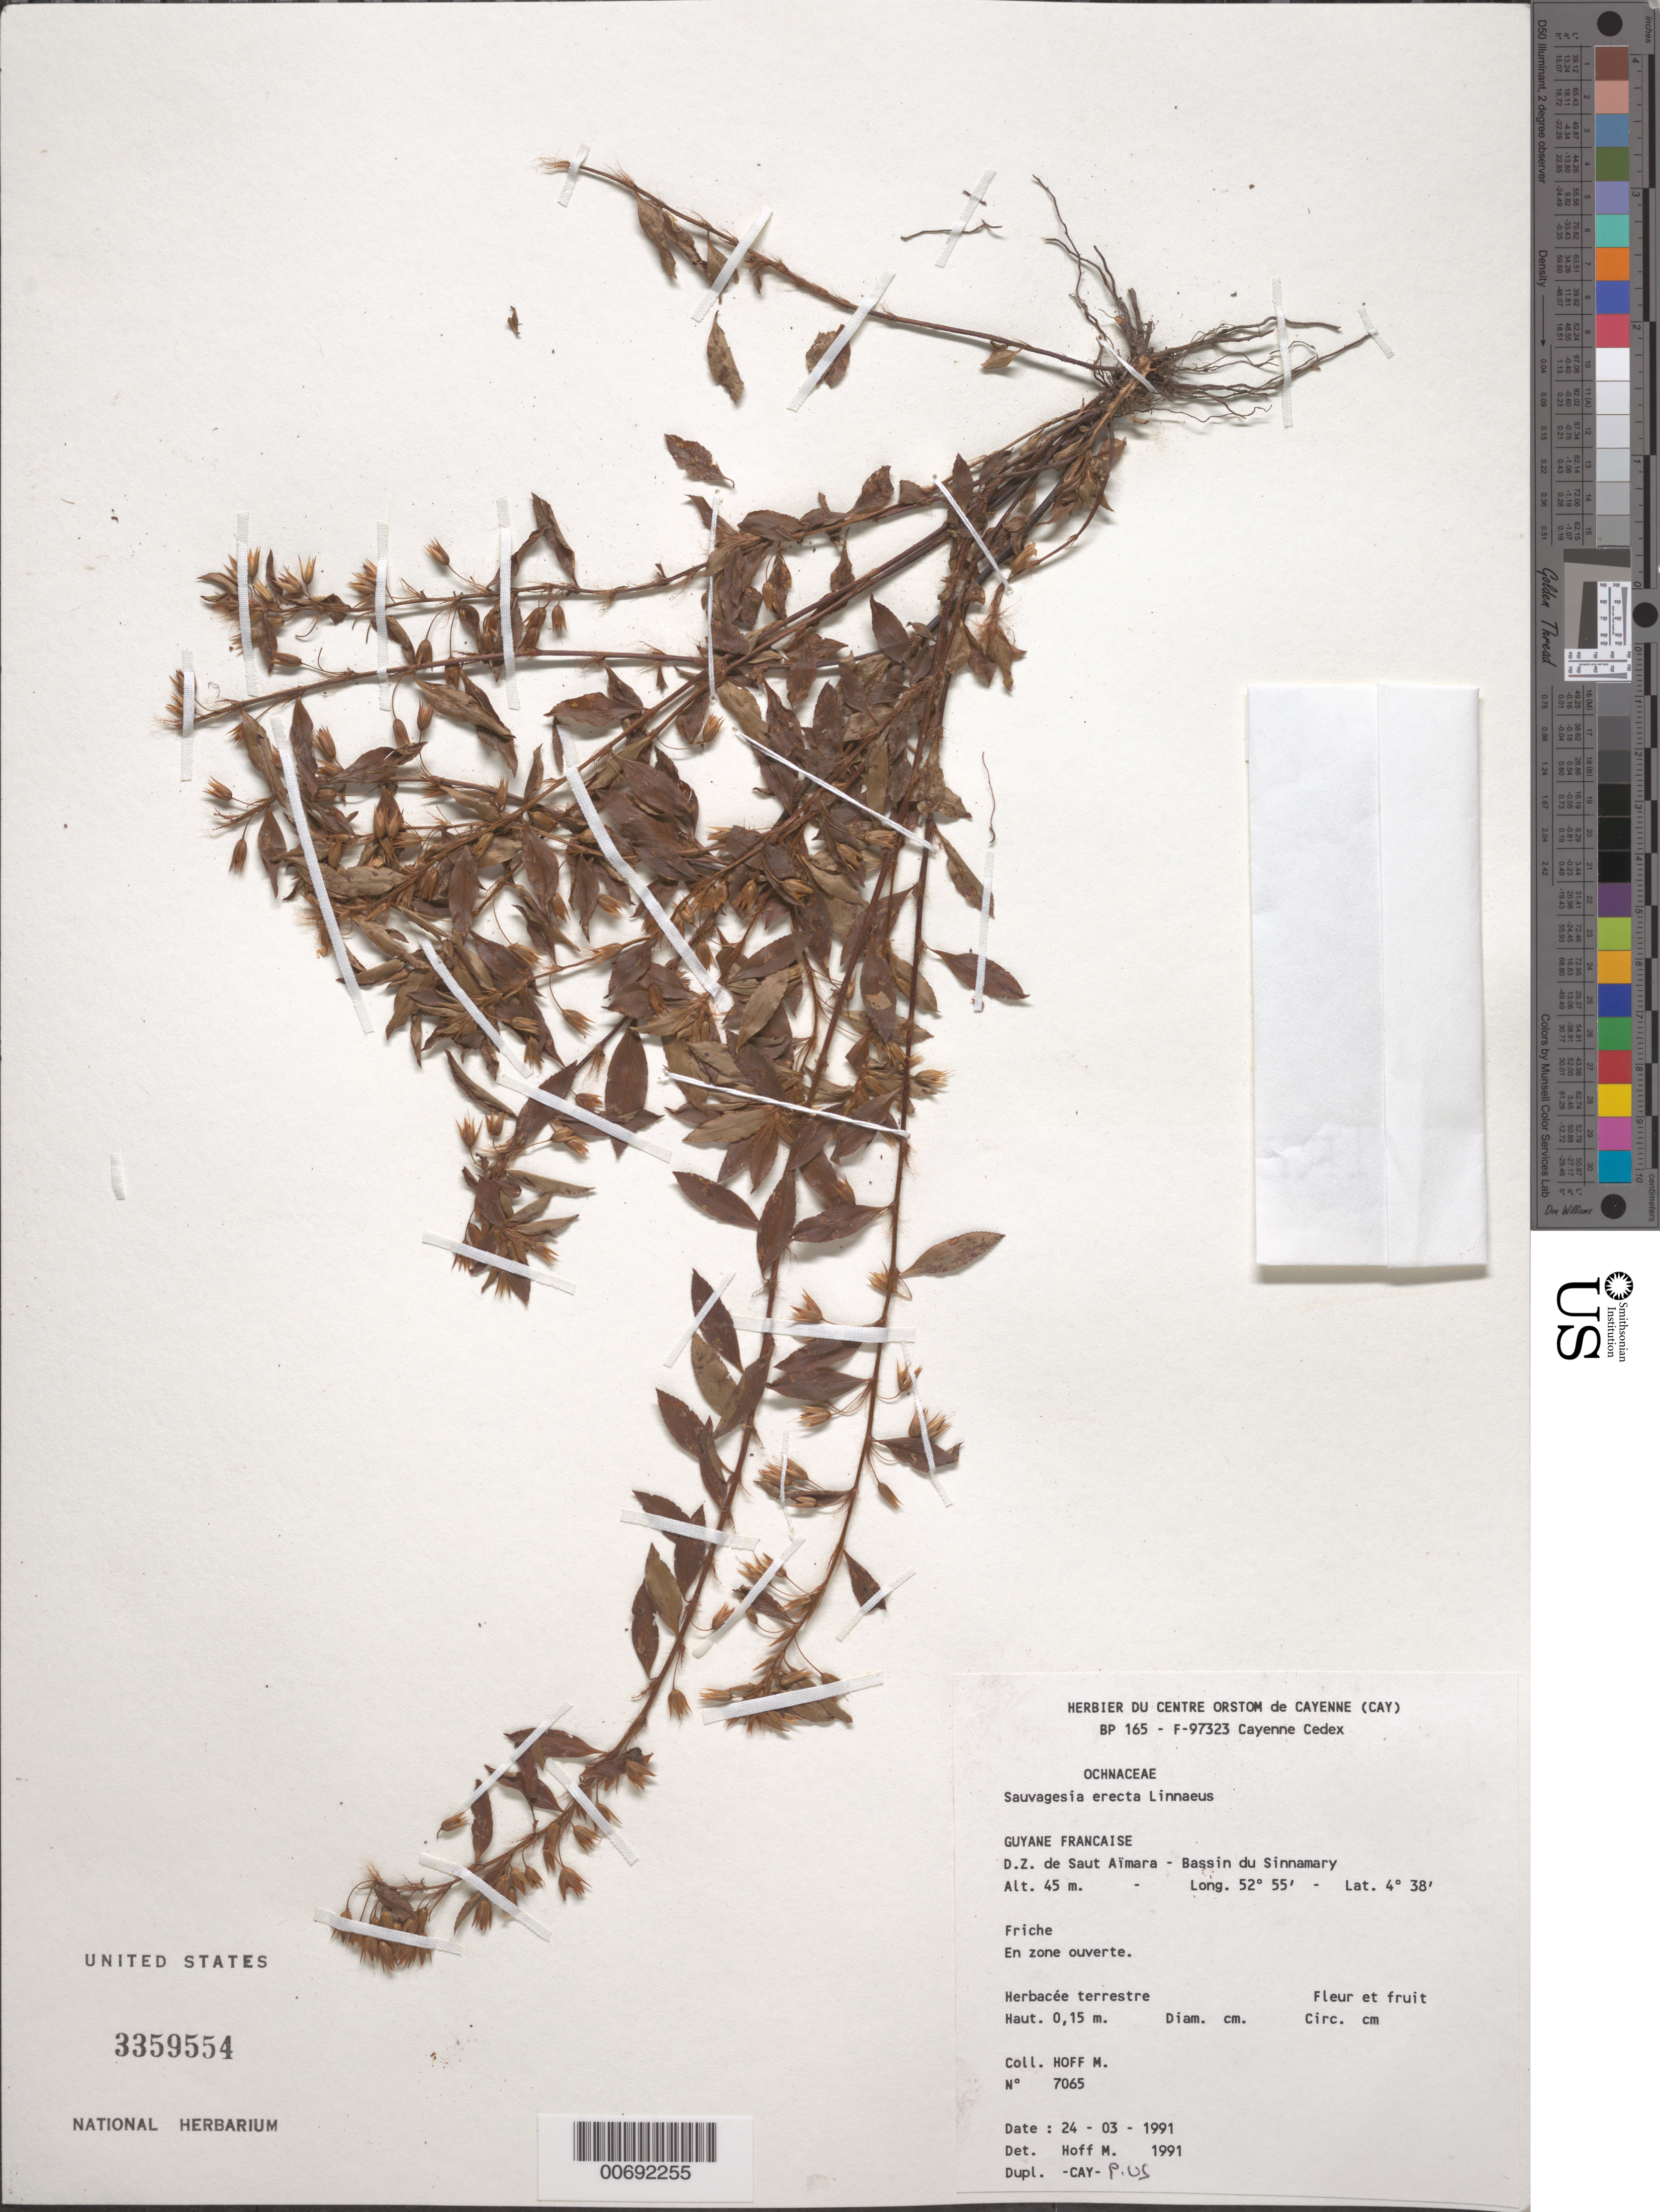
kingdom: Plantae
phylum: Tracheophyta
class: Magnoliopsida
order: Malpighiales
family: Ochnaceae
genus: Sauvagesia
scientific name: Sauvagesia erecta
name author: L.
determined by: Hoff, M.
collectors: M. Hoff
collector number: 7065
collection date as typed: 24-Mar-91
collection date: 1991-03-24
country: French Guiana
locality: Saut Aïmara, Bassin du Sinnamary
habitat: Open area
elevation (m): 45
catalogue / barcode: US 3359554